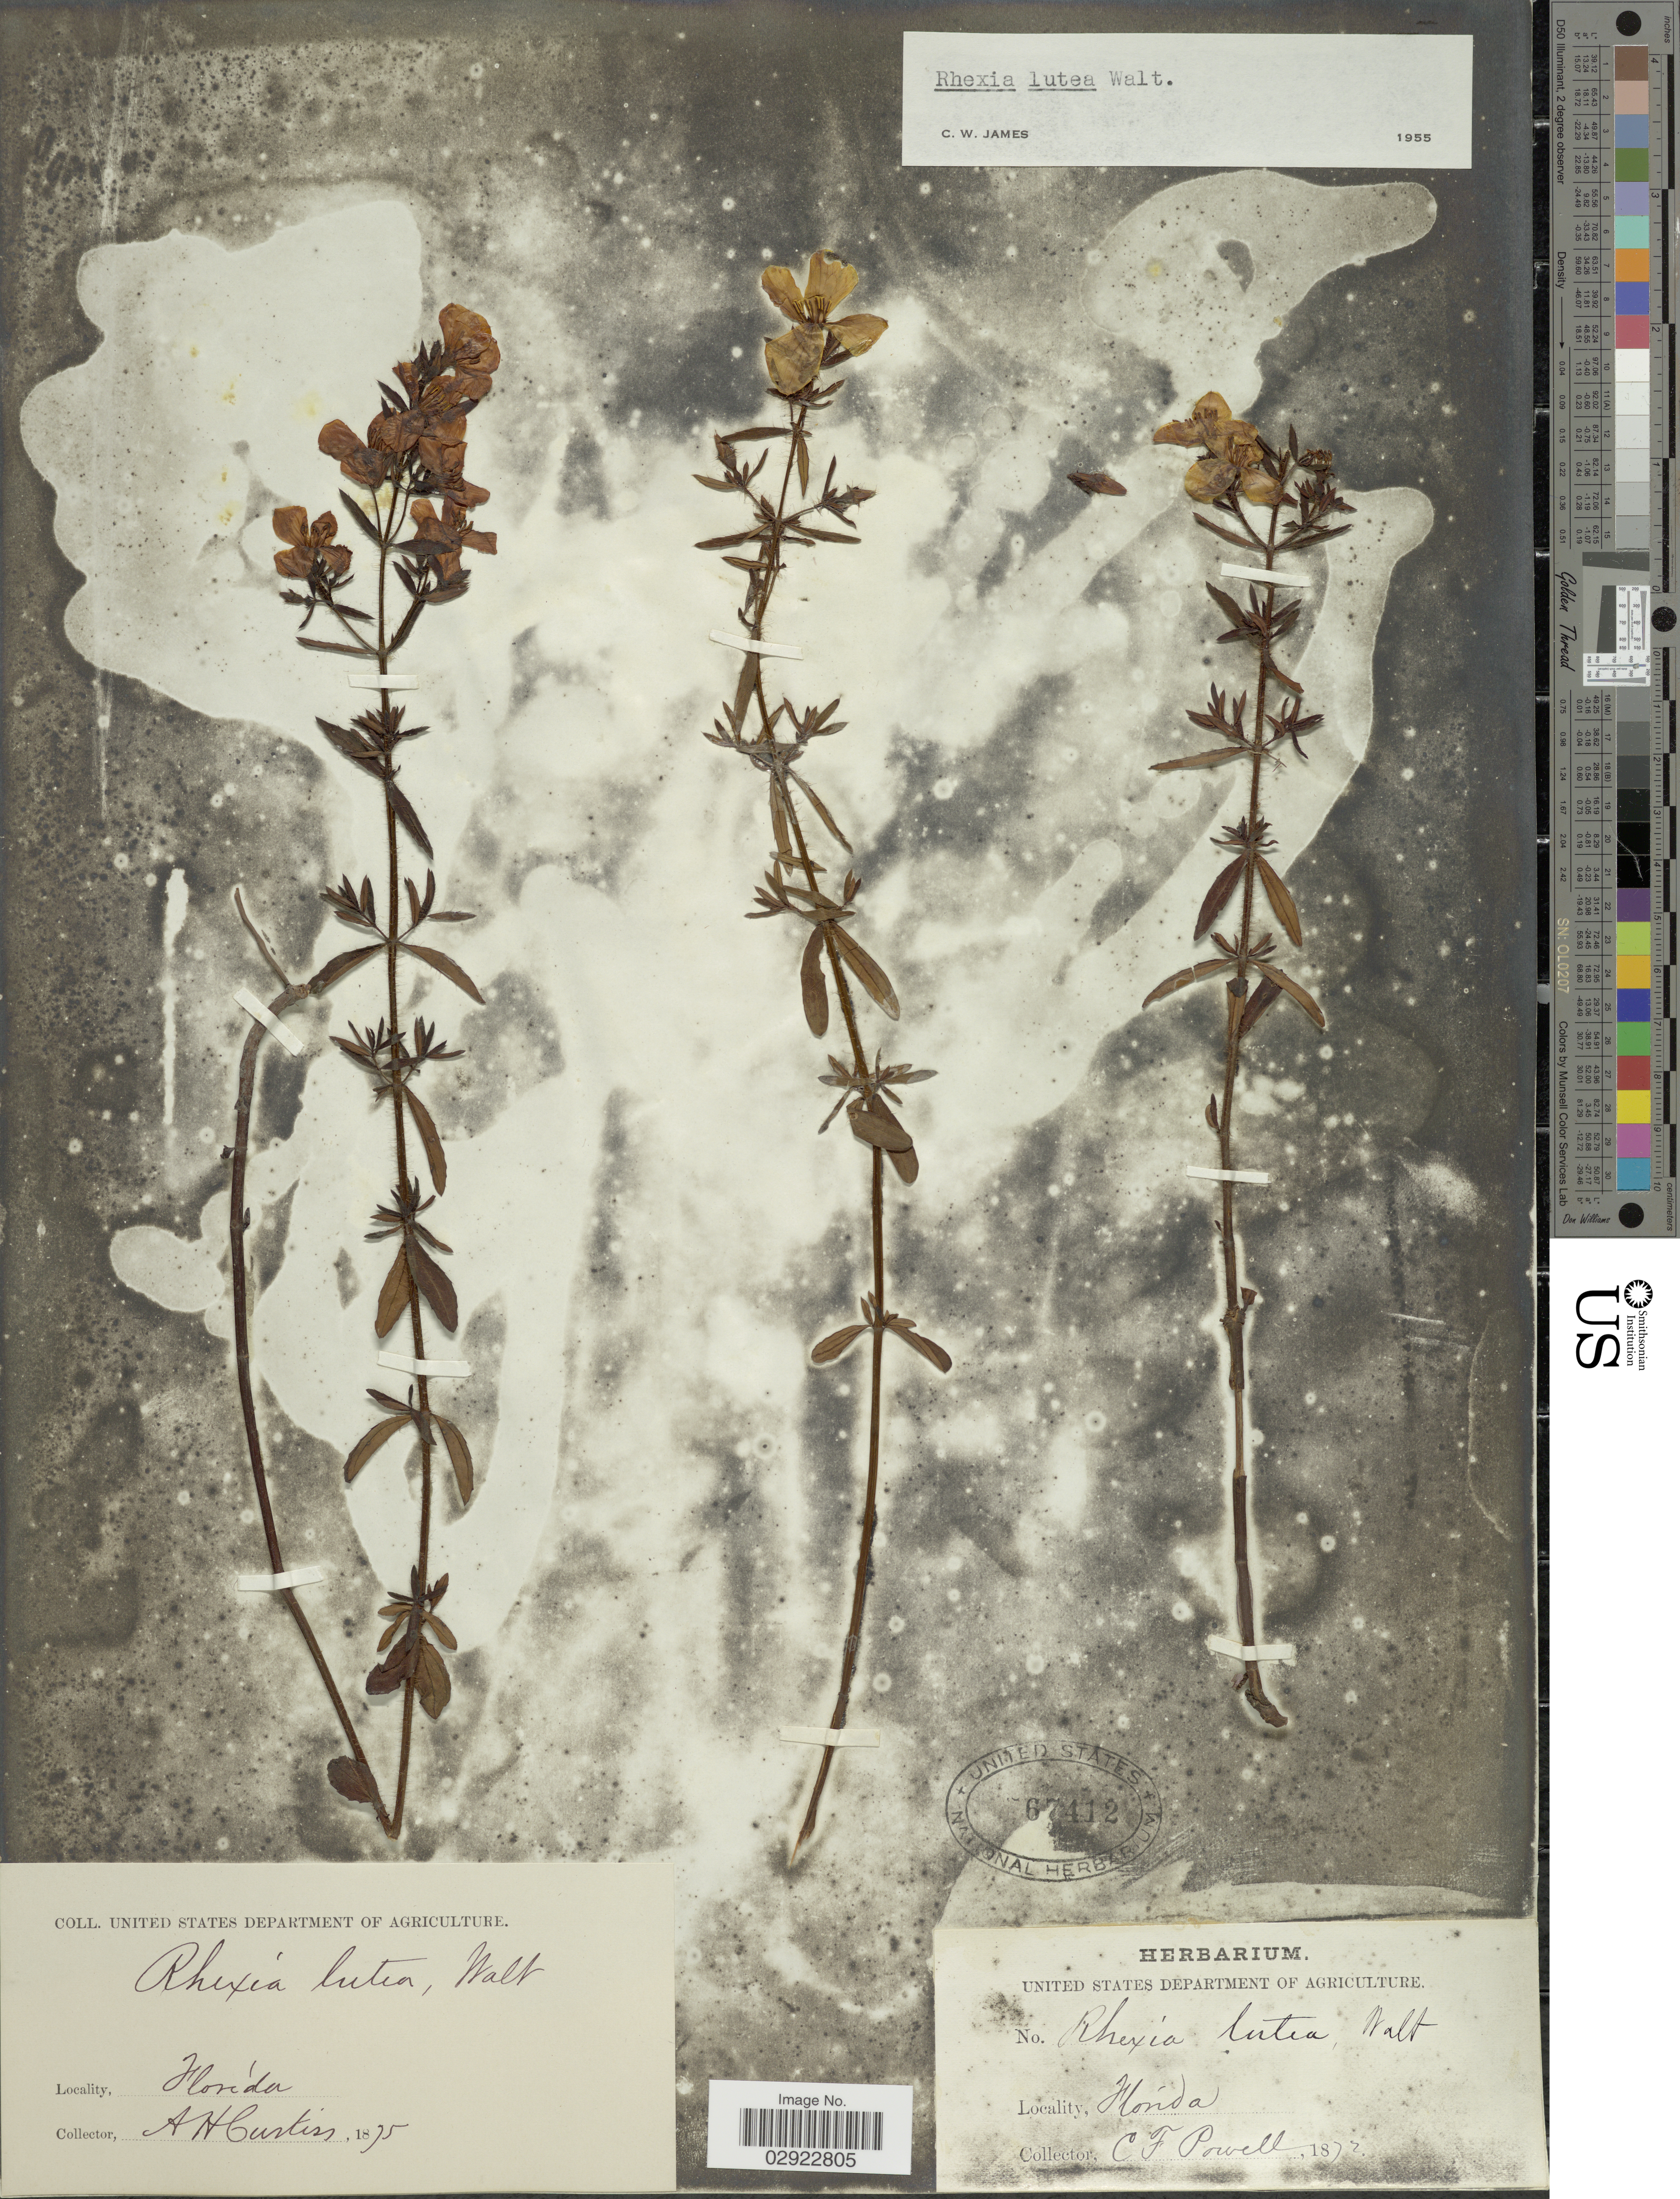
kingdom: Plantae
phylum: Tracheophyta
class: Magnoliopsida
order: Myrtales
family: Melastomataceae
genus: Rhexia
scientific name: Rhexia lutea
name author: Walter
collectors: C. F. Powell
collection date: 1872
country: United States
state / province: Florida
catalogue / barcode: US 67412-2